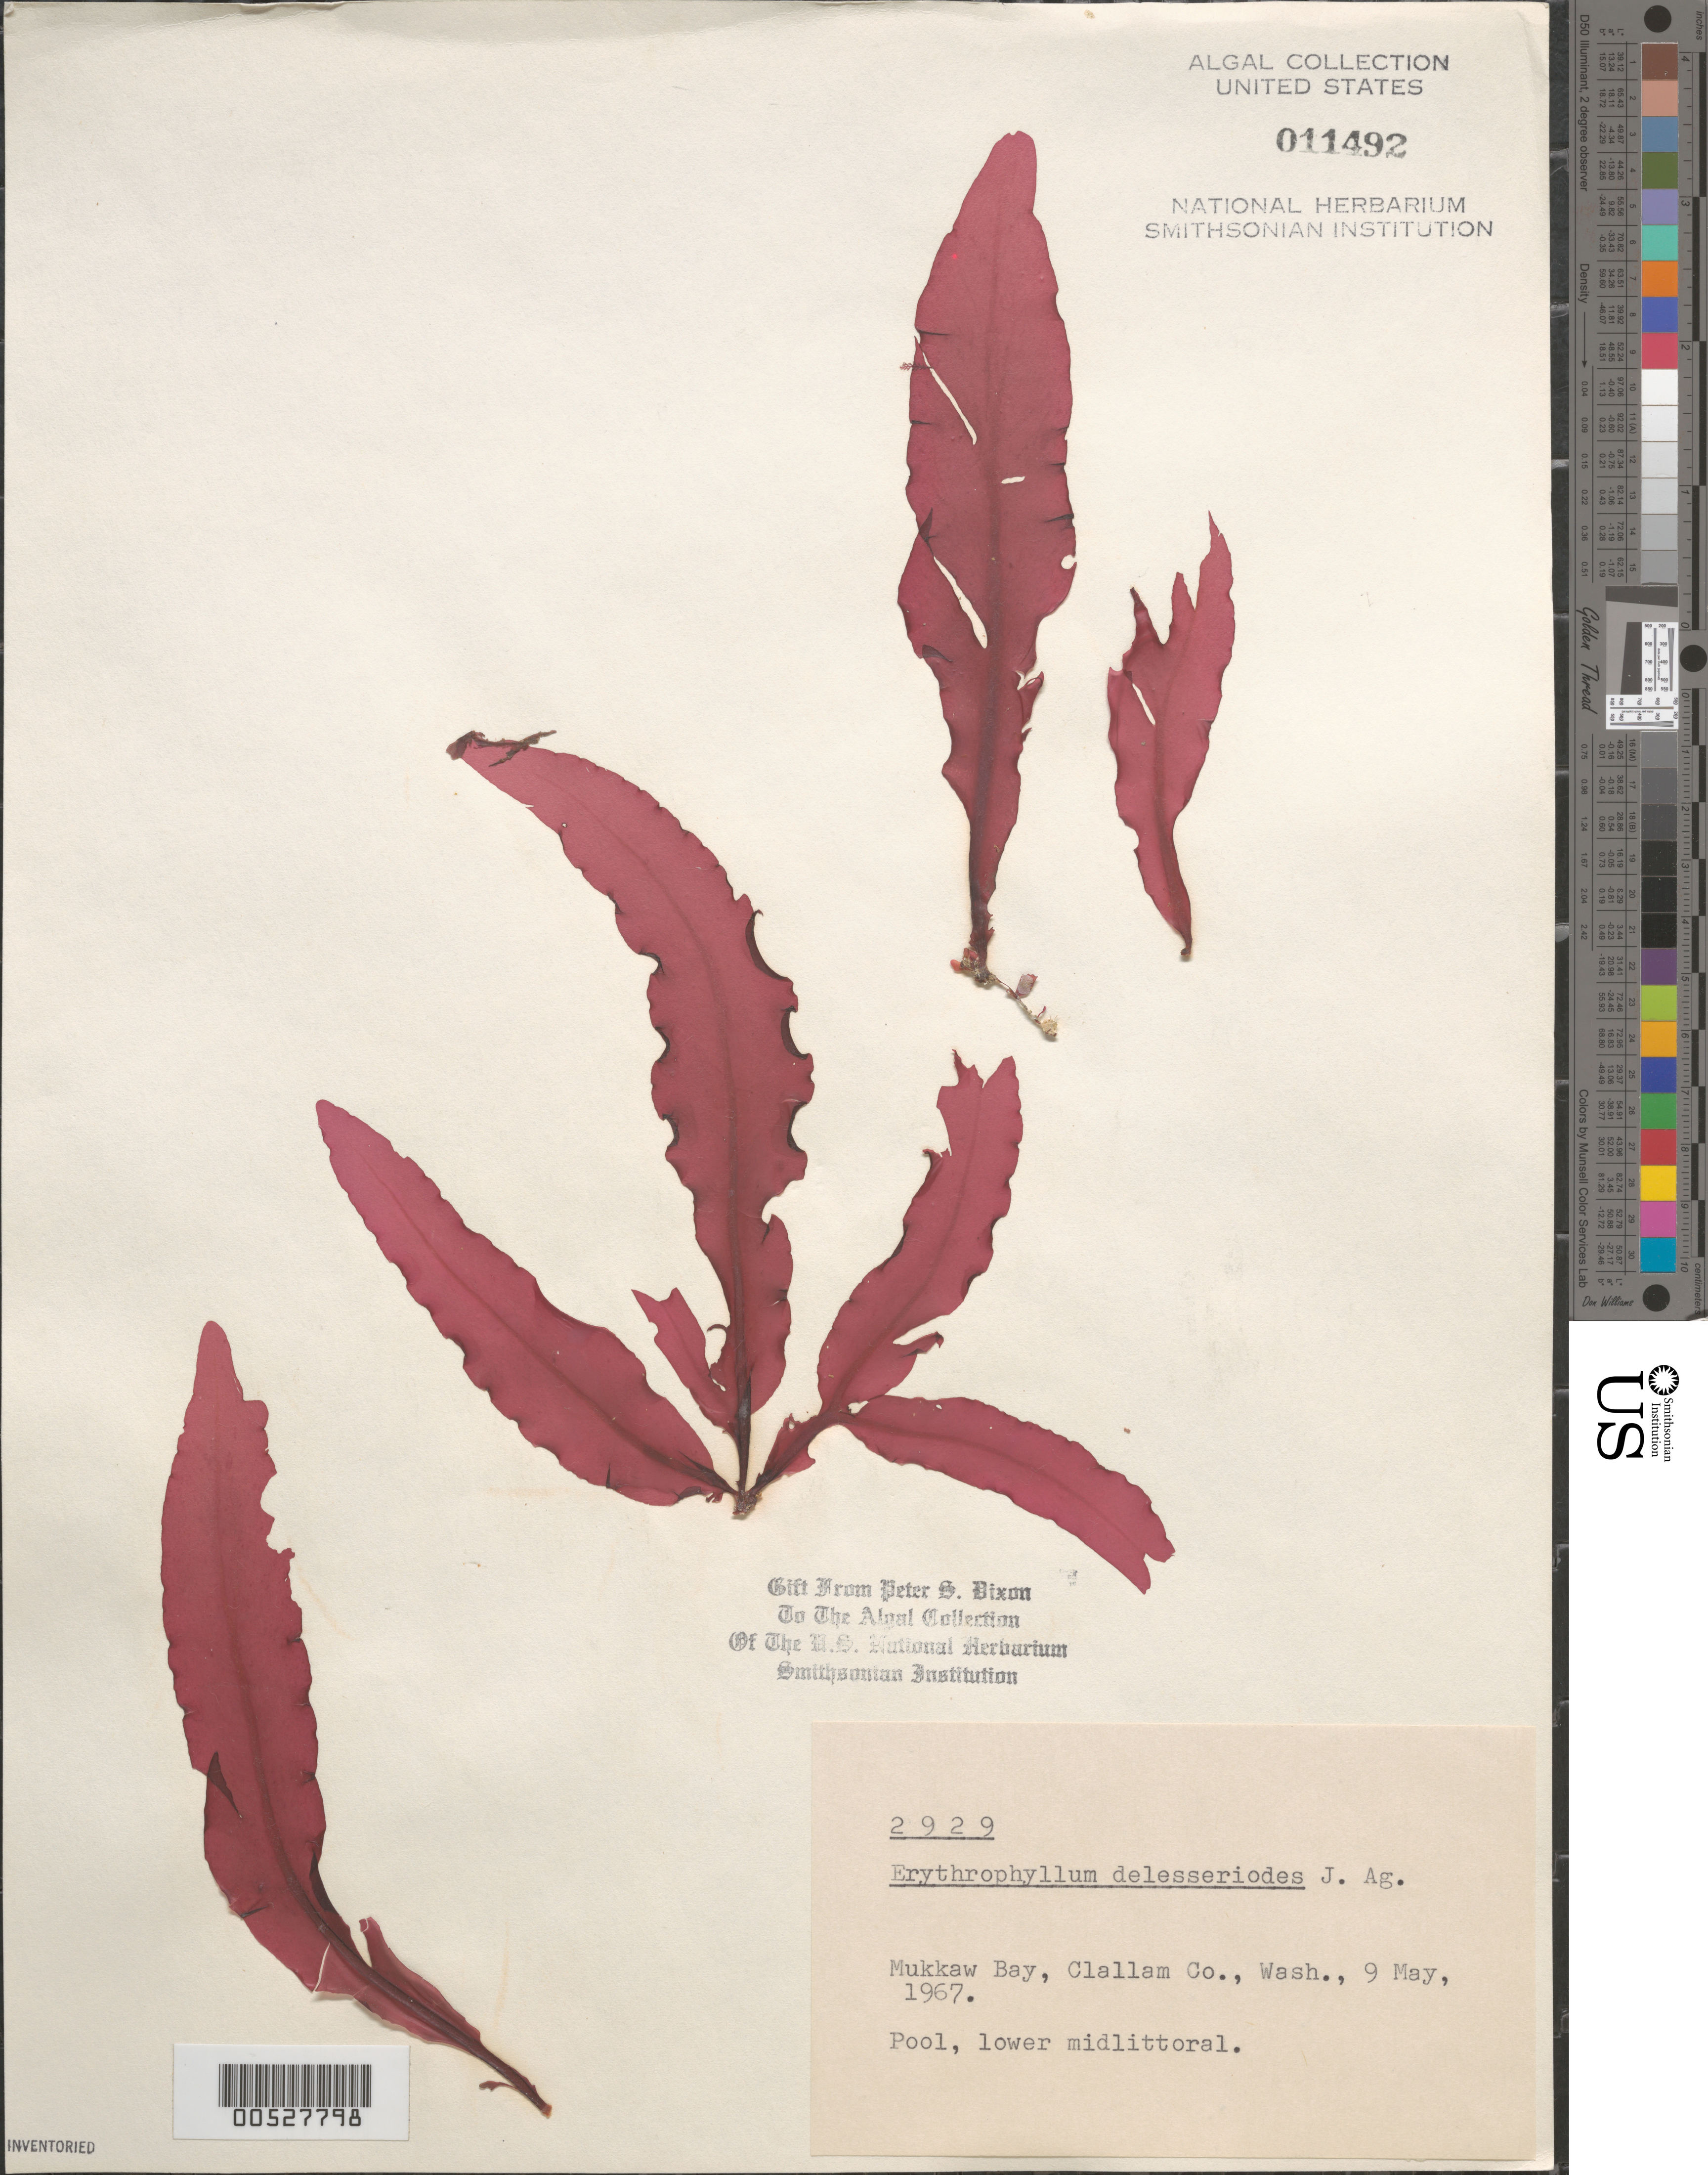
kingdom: Plantae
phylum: Rhodophyta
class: Florideophyceae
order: Gigartinales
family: Kallymeniaceae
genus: Erythrophyllum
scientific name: Erythrophyllum delesserioides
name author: J. Agardh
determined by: Dixon, P. S.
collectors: P. S. Dixon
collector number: PSD 2929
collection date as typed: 09 May 1967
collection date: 1967-05-09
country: United States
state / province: Washington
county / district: Clallam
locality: Mukkaw Bay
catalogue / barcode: US 11492